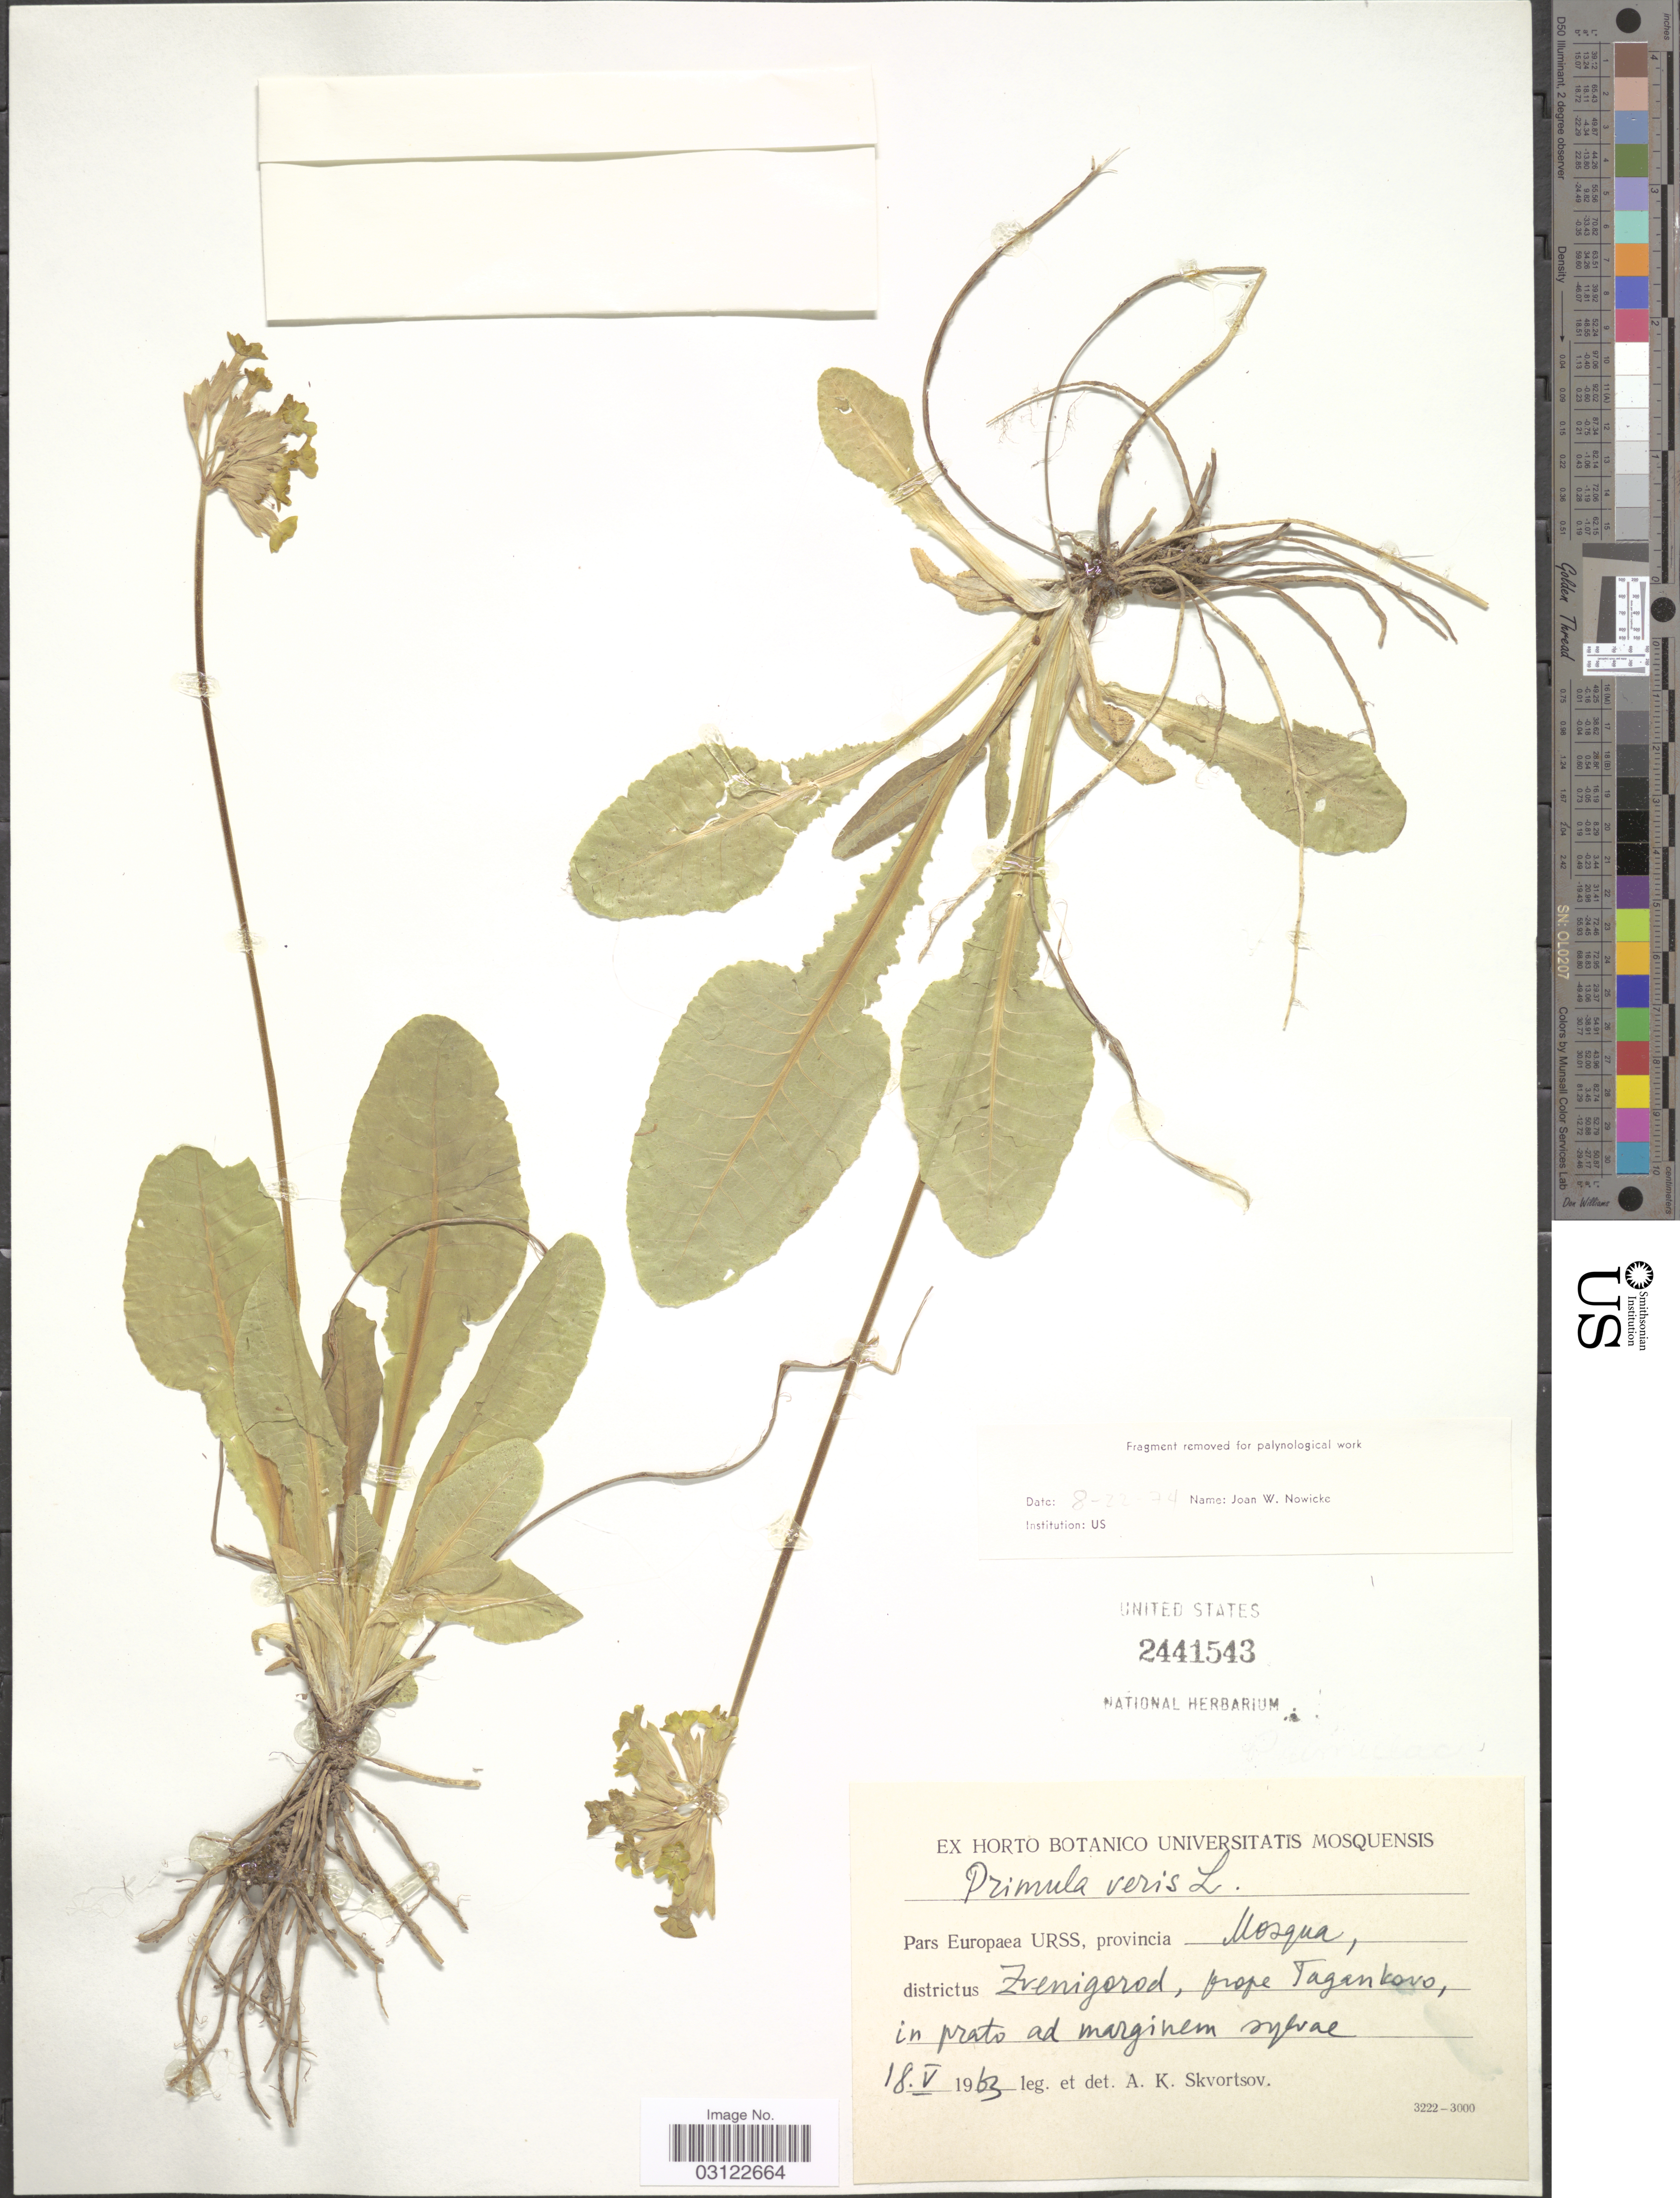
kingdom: Plantae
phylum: Tracheophyta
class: Magnoliopsida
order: Ericales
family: Primulaceae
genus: Primula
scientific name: Primula veris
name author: L.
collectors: A. K. Skvortsov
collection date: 1963-05-18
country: Russian Federation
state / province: Moscow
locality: Pars Europaea URSS, provincia Mosqua, districtus Zvenigorod, prope Tagankovo, in prato ad marginem sylvae.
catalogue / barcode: US 2441543